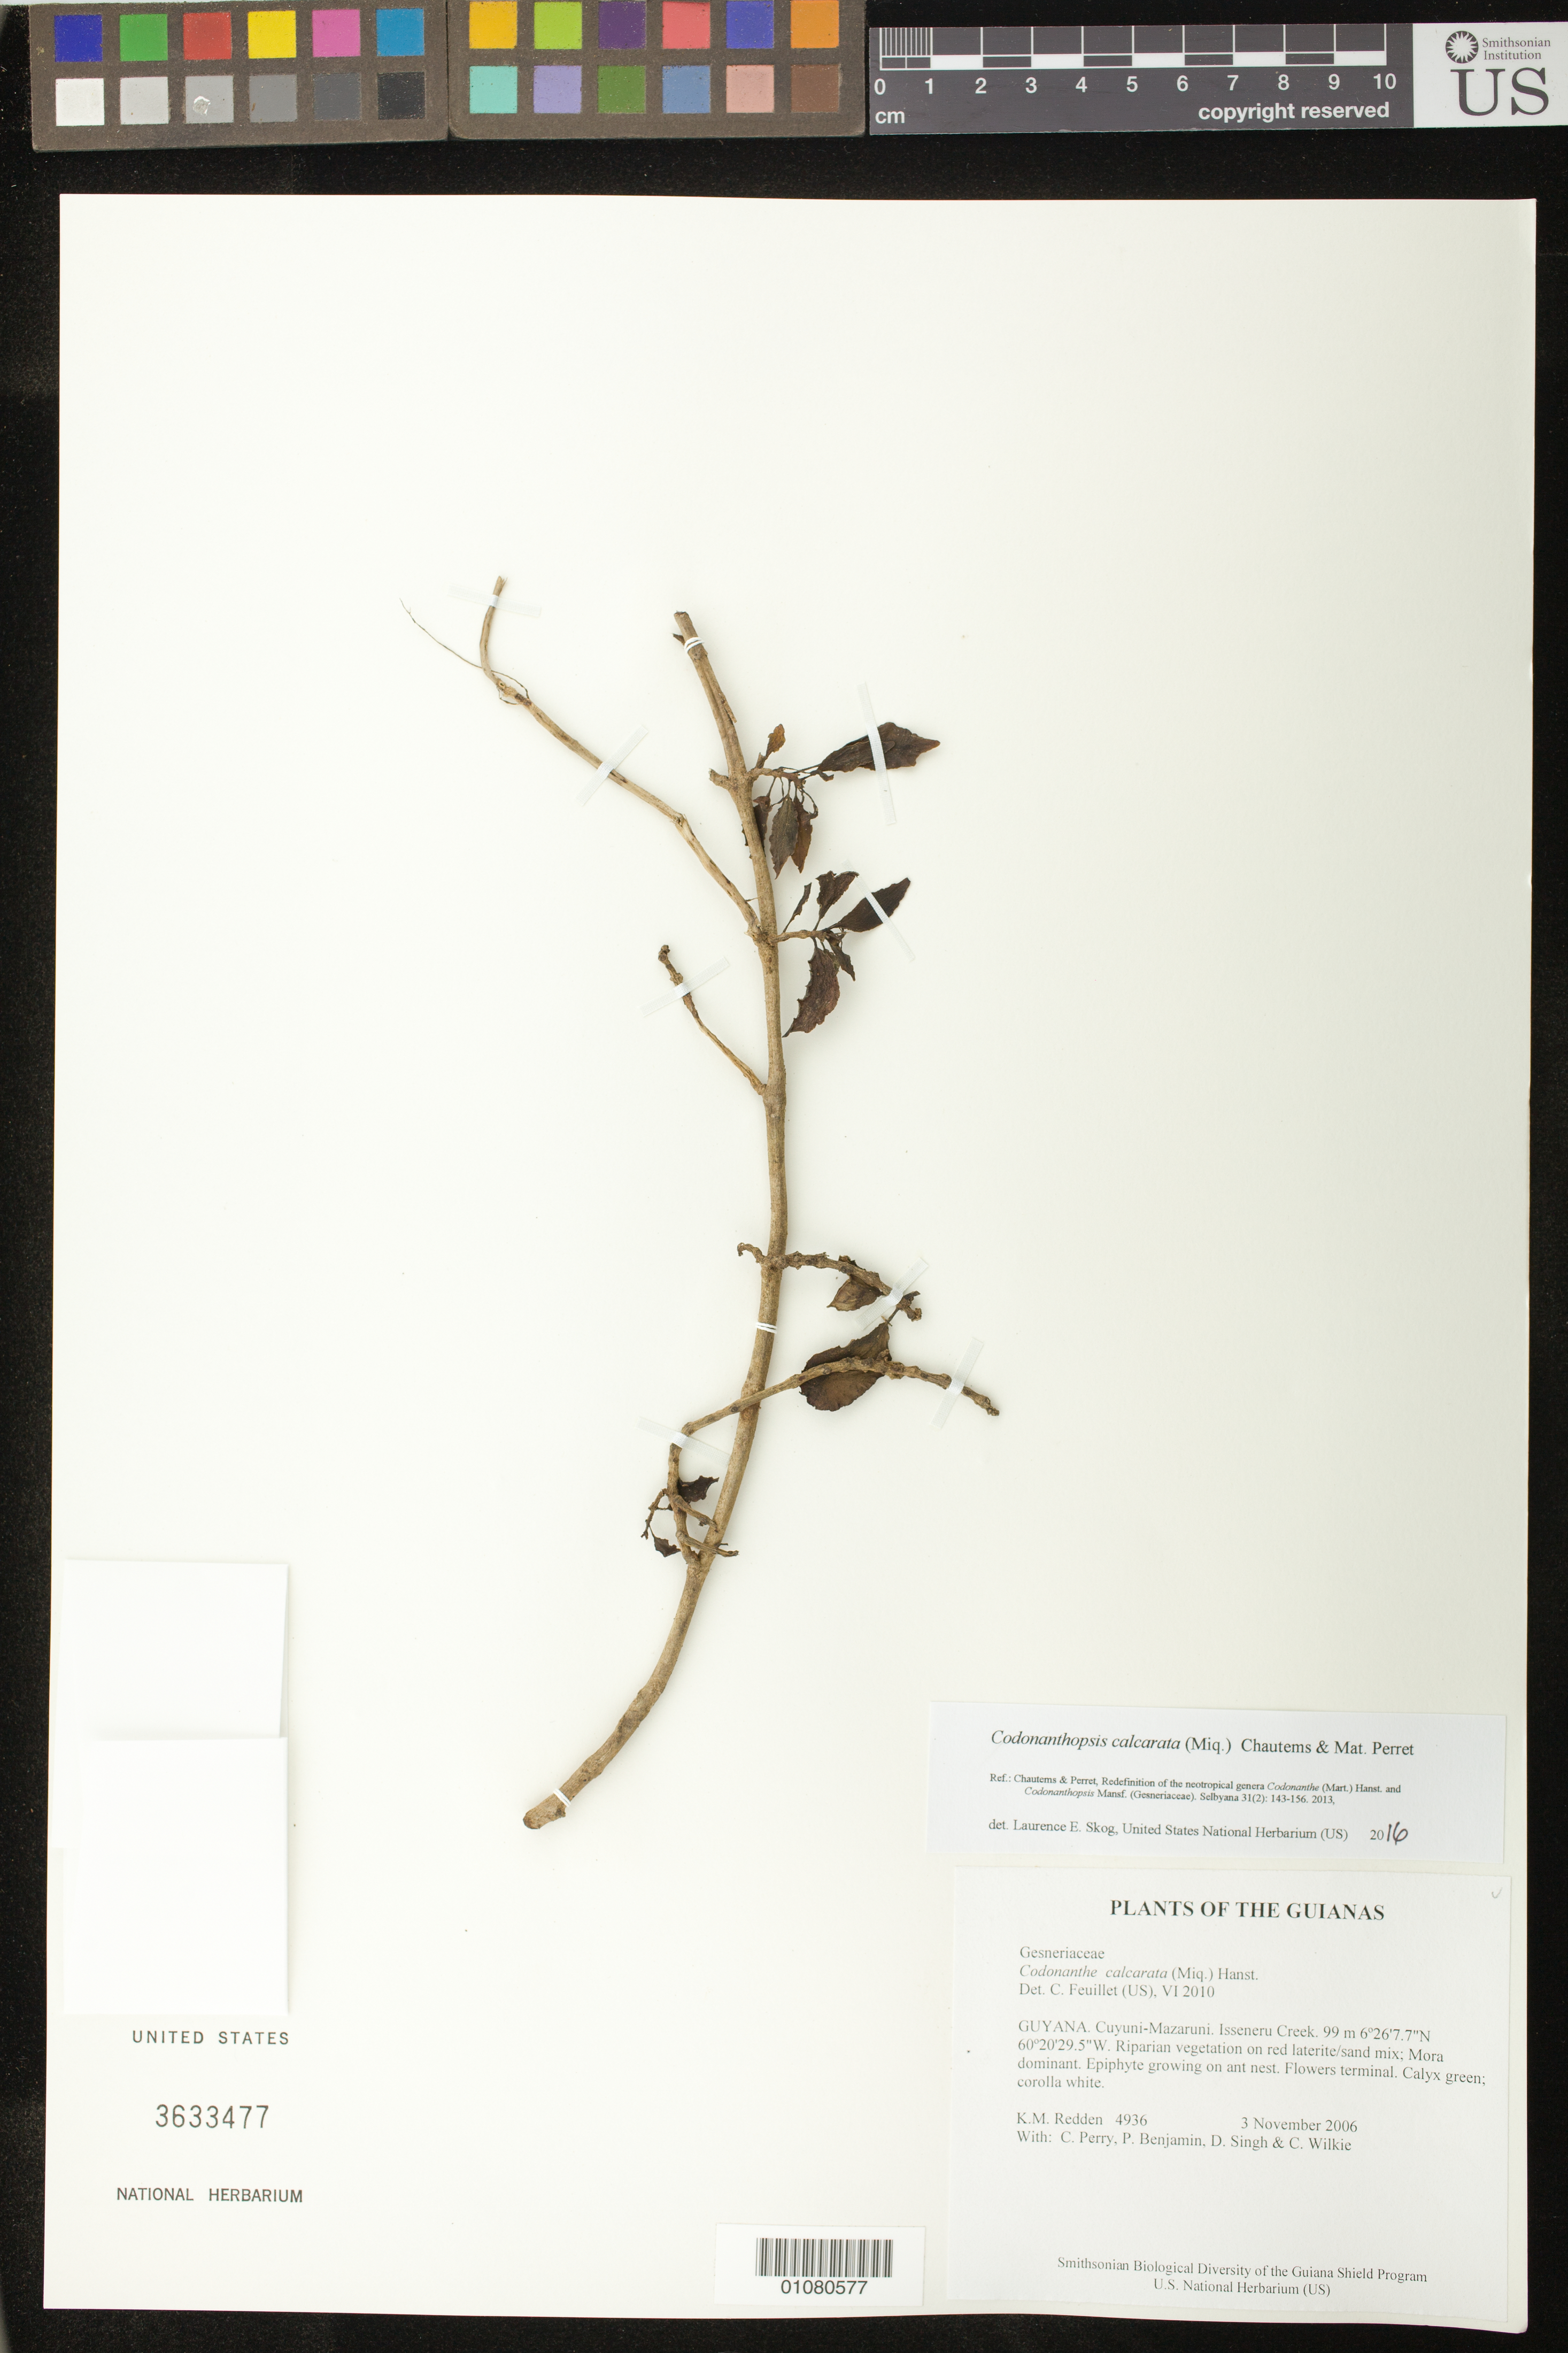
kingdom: Plantae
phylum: Tracheophyta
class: Magnoliopsida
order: Lamiales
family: Gesneriaceae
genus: Codonanthopsis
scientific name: Codonanthopsis calcarata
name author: (Miq.) Chautems & Mat.Perret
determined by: Skog, Laurence E.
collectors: K. M. Redden, C. Perry, P. Benjamin, D. Singh & C. Wilkie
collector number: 4936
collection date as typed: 03 Nov 2006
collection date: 2006-11-03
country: Guyana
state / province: Cuyuni-Mazaruni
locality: Isseneru Creek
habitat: Riparian vegetation on red laterite/sand mix; Mora dominant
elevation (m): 99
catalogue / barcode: US 3633477